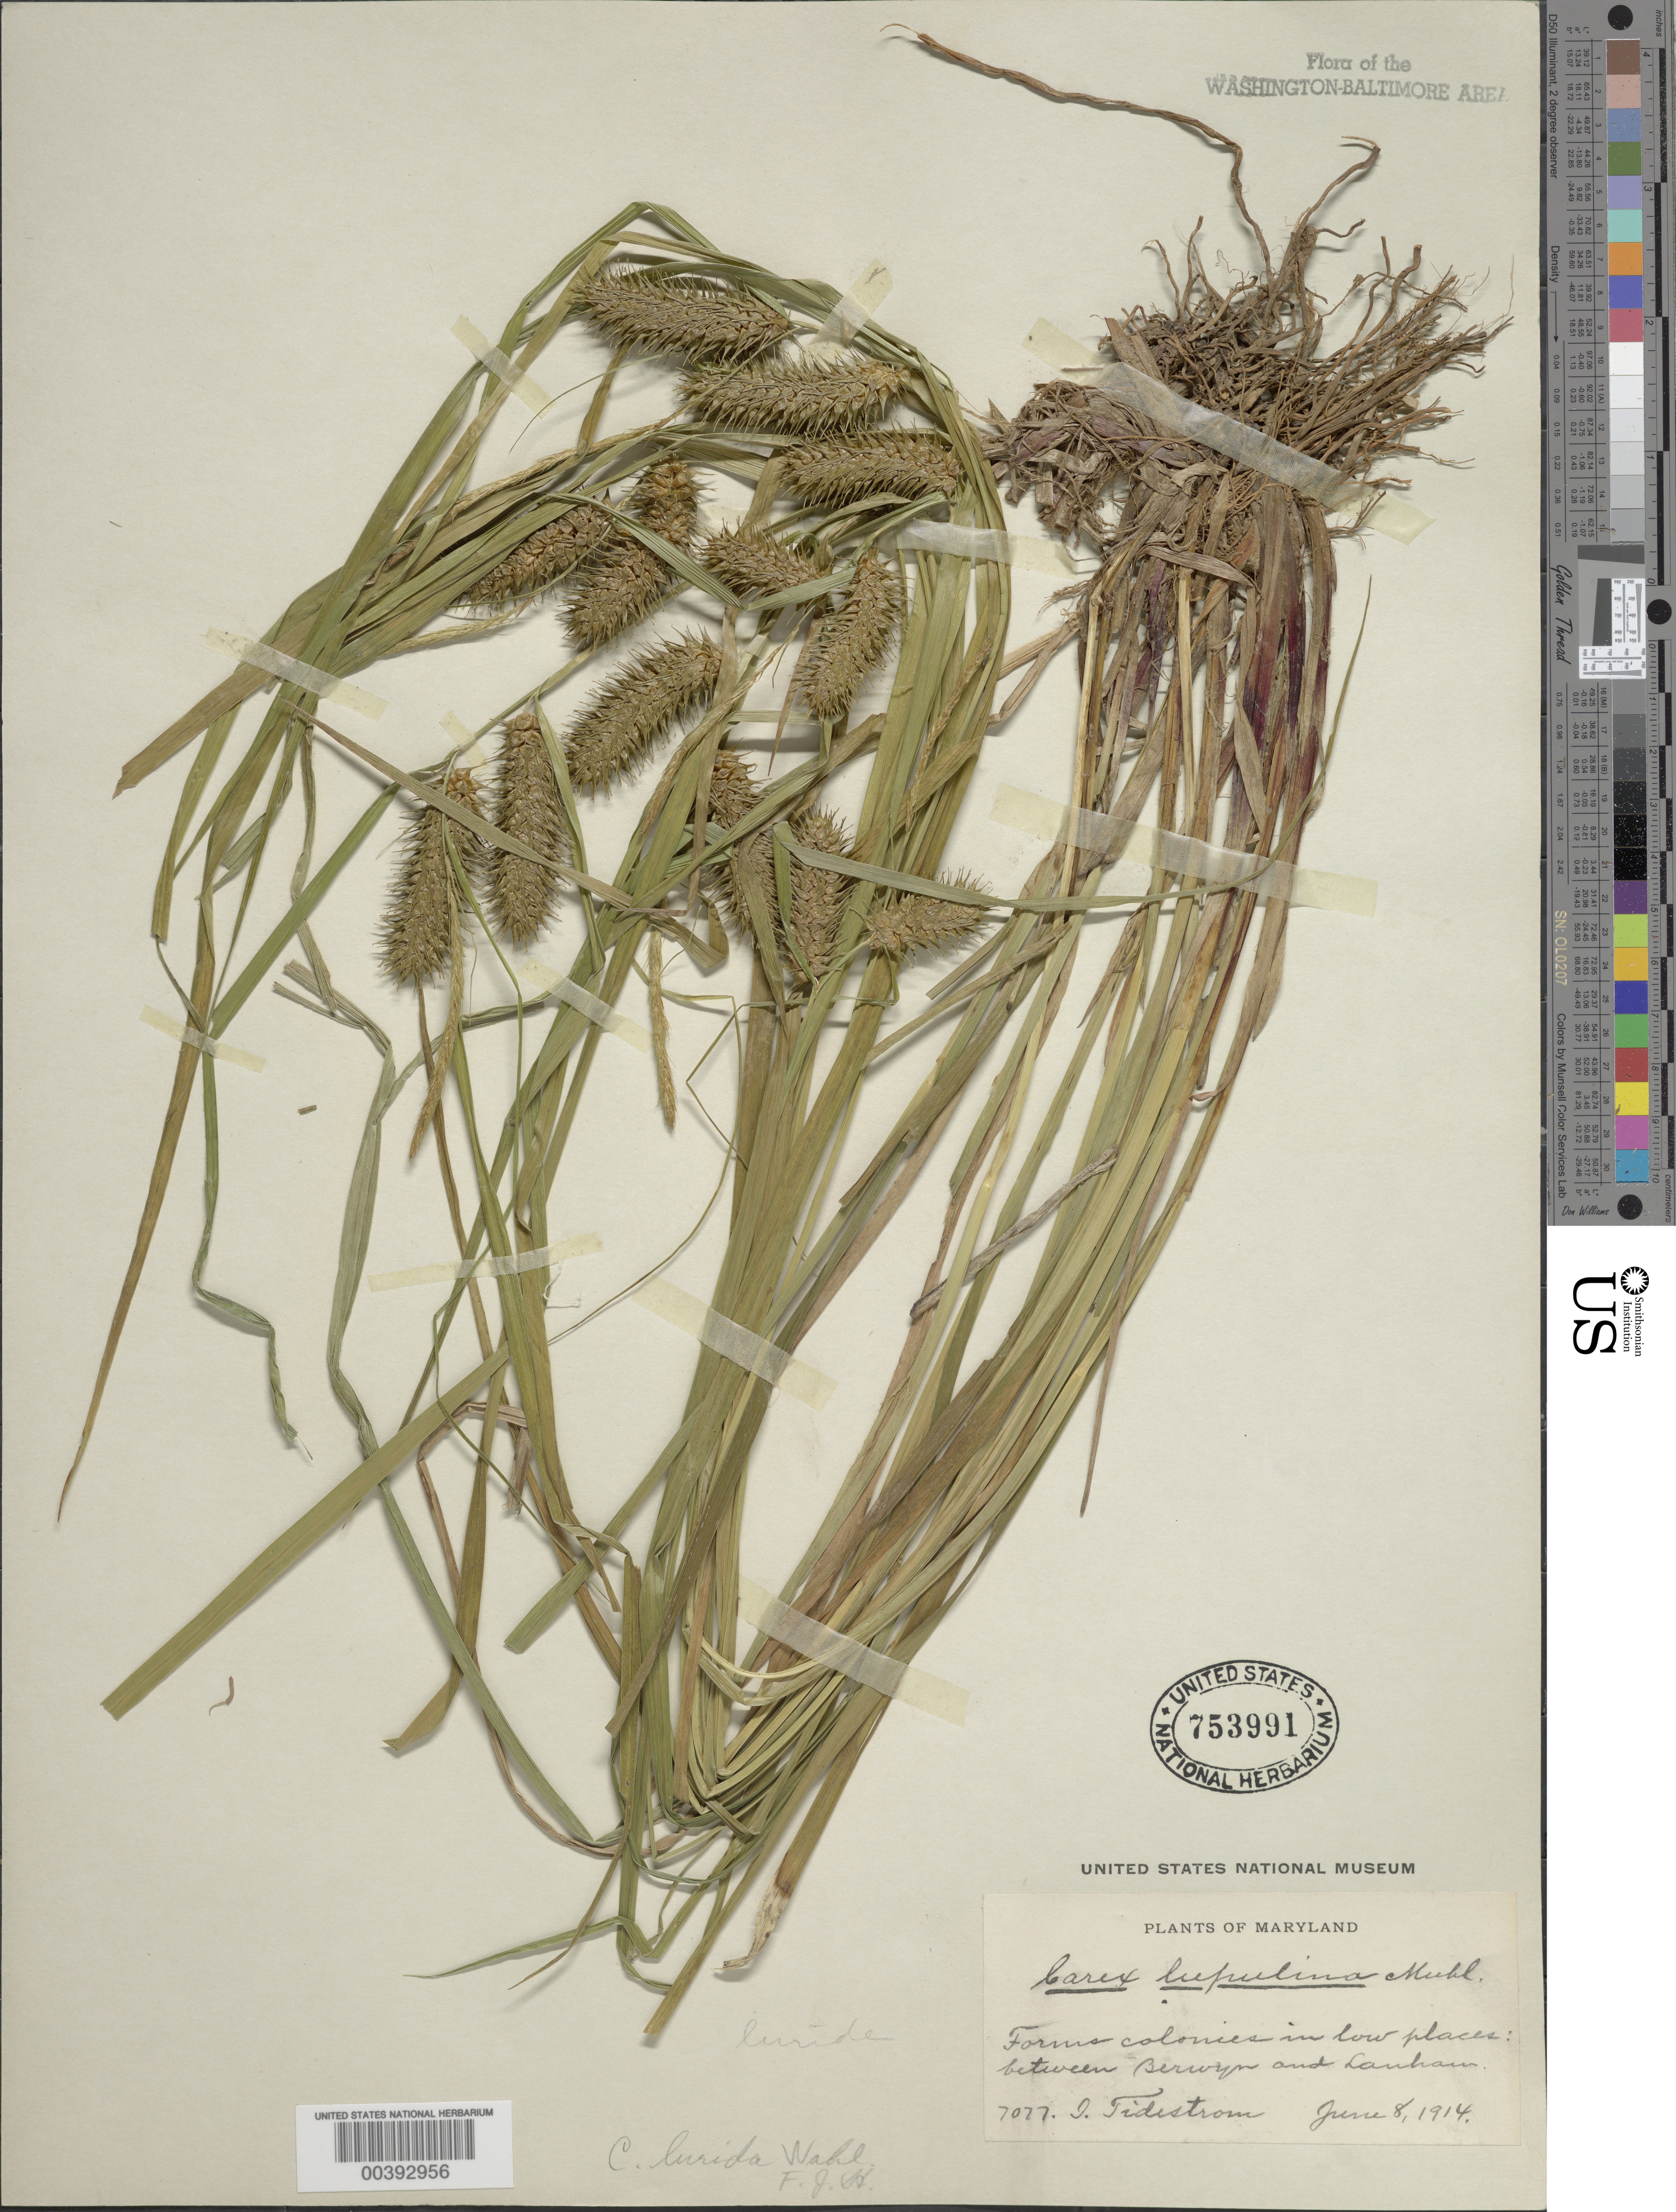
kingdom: Plantae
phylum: Tracheophyta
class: Liliopsida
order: Poales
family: Cyperaceae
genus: Carex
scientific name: Carex lurida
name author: Wahlenb.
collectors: I. F. Tidestrom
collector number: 7077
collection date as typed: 08 Jun 1914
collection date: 1914-06-08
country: United States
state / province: Maryland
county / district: Prince George's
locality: Between Berwyn and Lanham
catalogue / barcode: US 753991